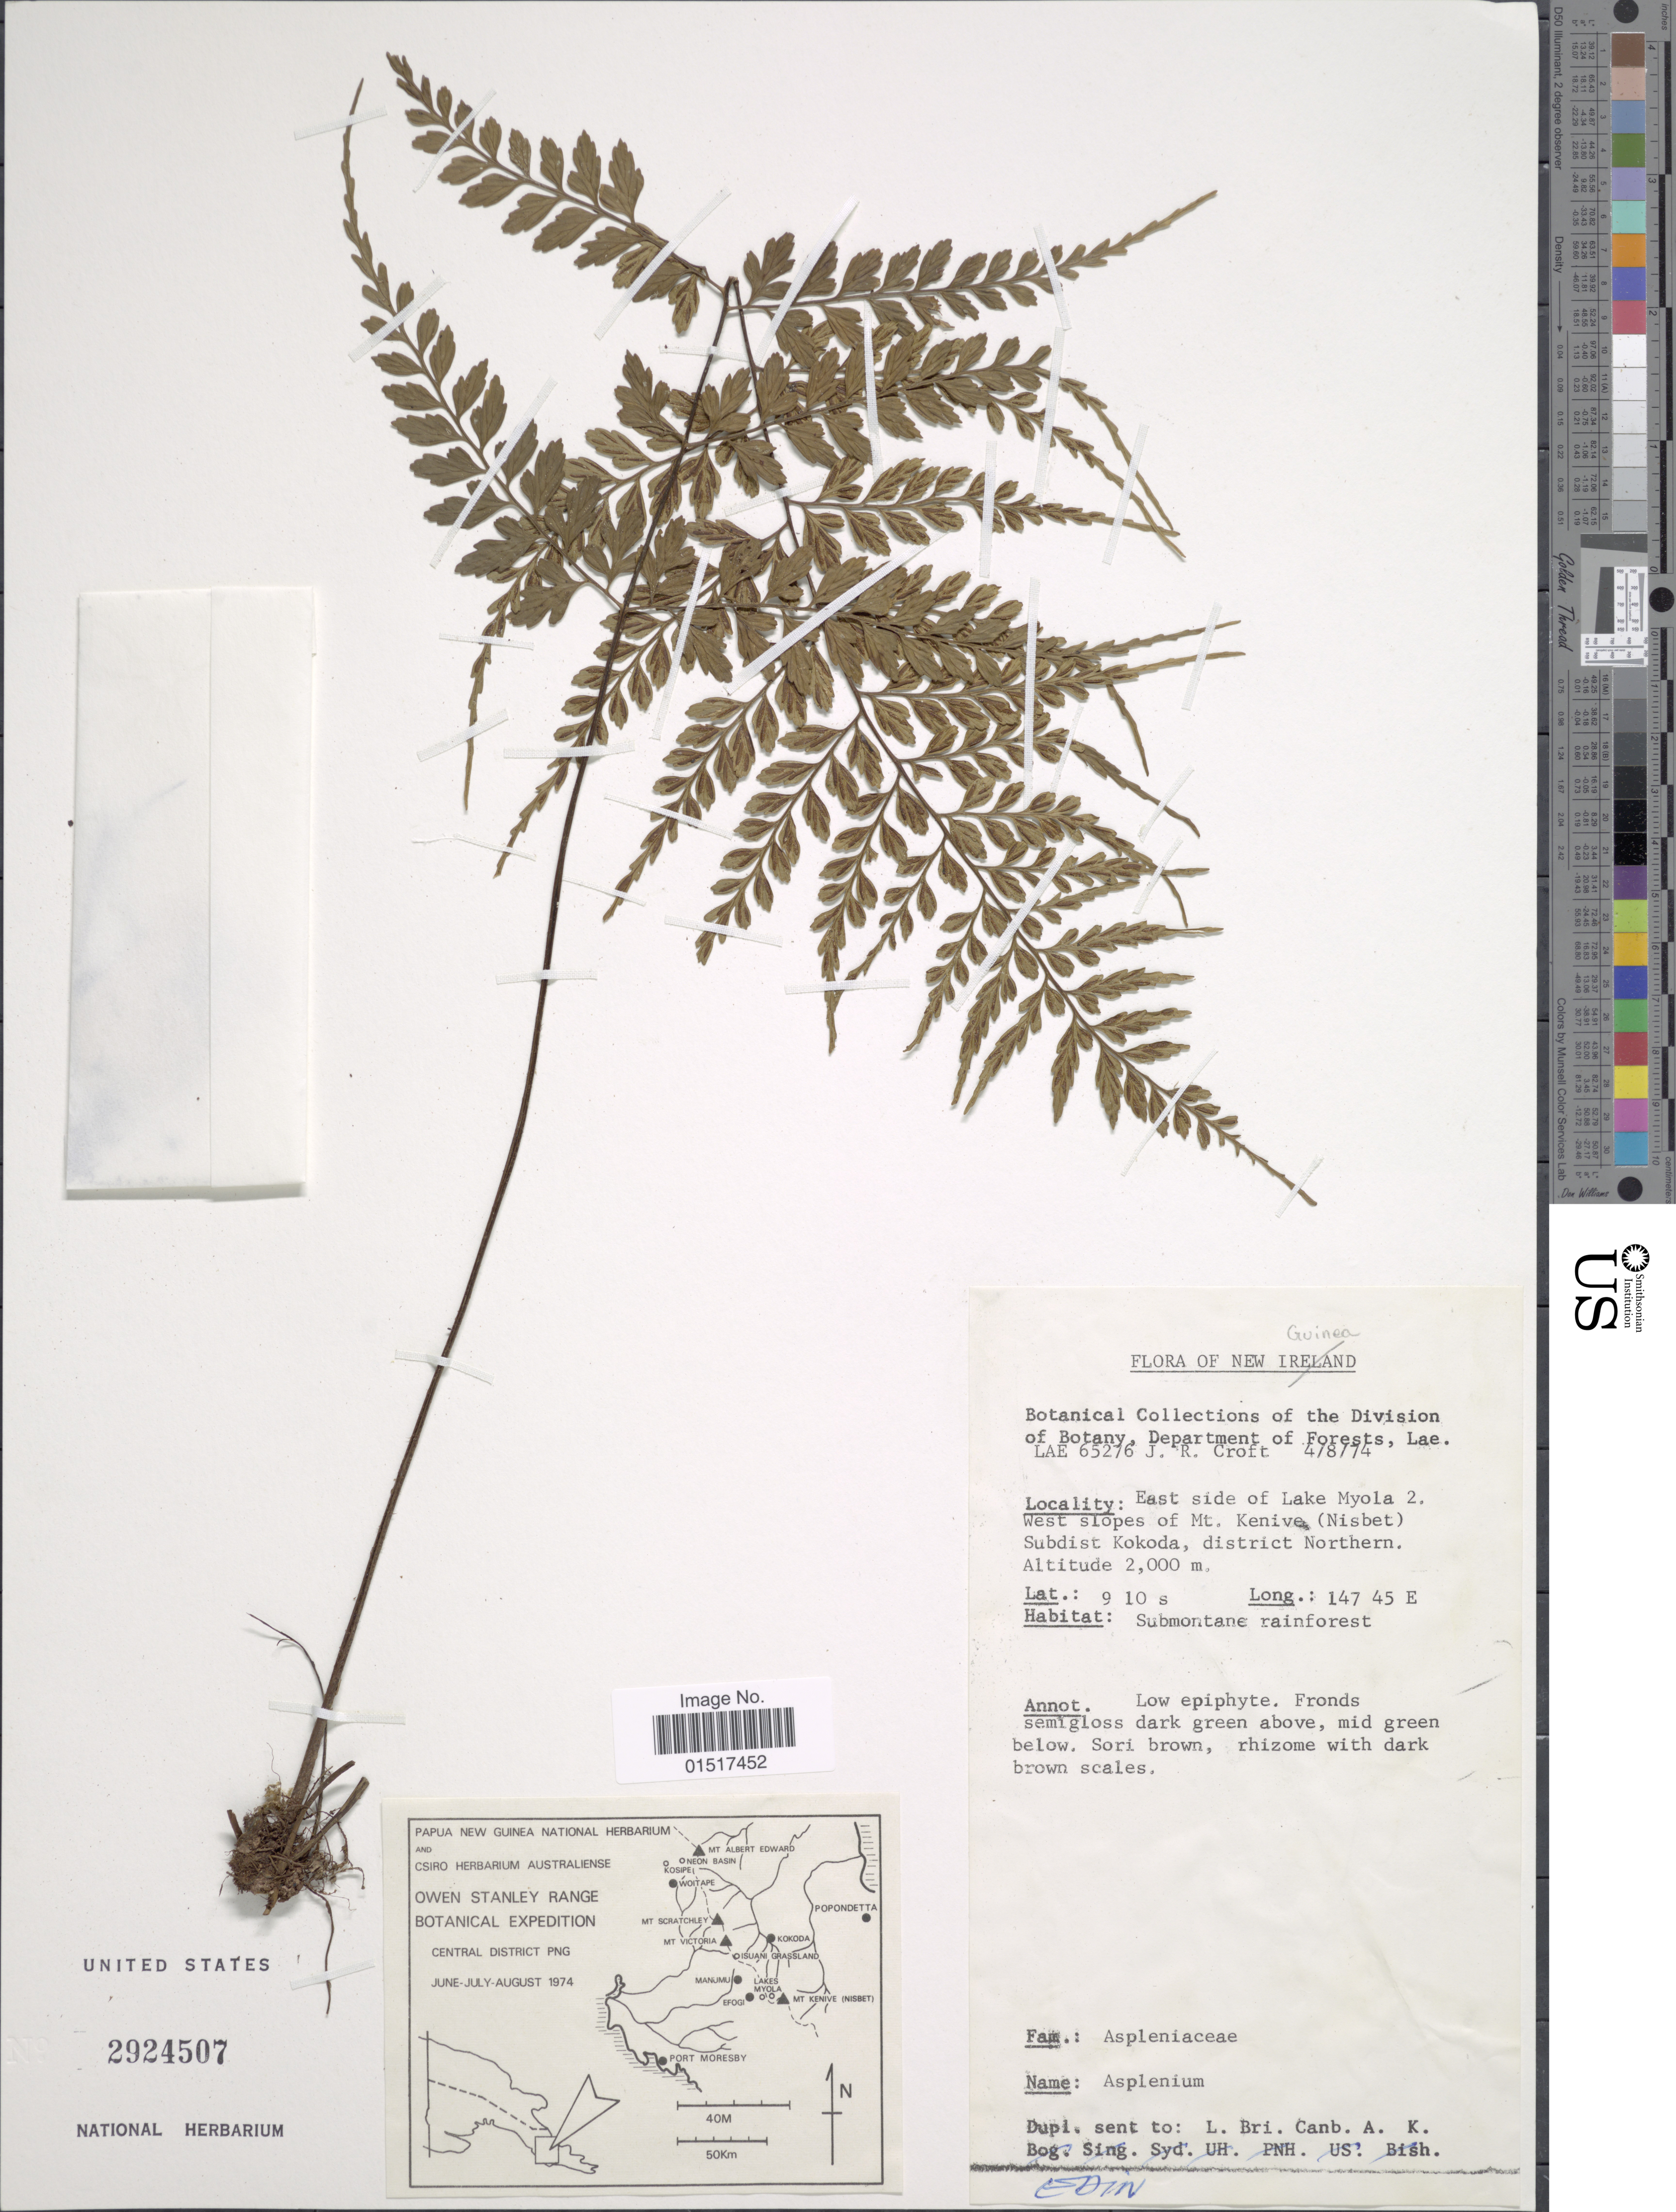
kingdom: Plantae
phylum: Tracheophyta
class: Polypodiopsida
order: Polypodiales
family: Aspleniaceae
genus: Asplenium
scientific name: Asplenium sp.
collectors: J. R. Croft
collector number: LAE 65276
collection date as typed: Transcribed d/m/y: 4/8/74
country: Papua New Guinea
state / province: Northern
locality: East side of Lake Myola 2. West slopes of Mt. Kenive (Nisbet) Subdist Kokoda, district Northern, New Guinea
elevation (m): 2000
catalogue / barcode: US 2924507